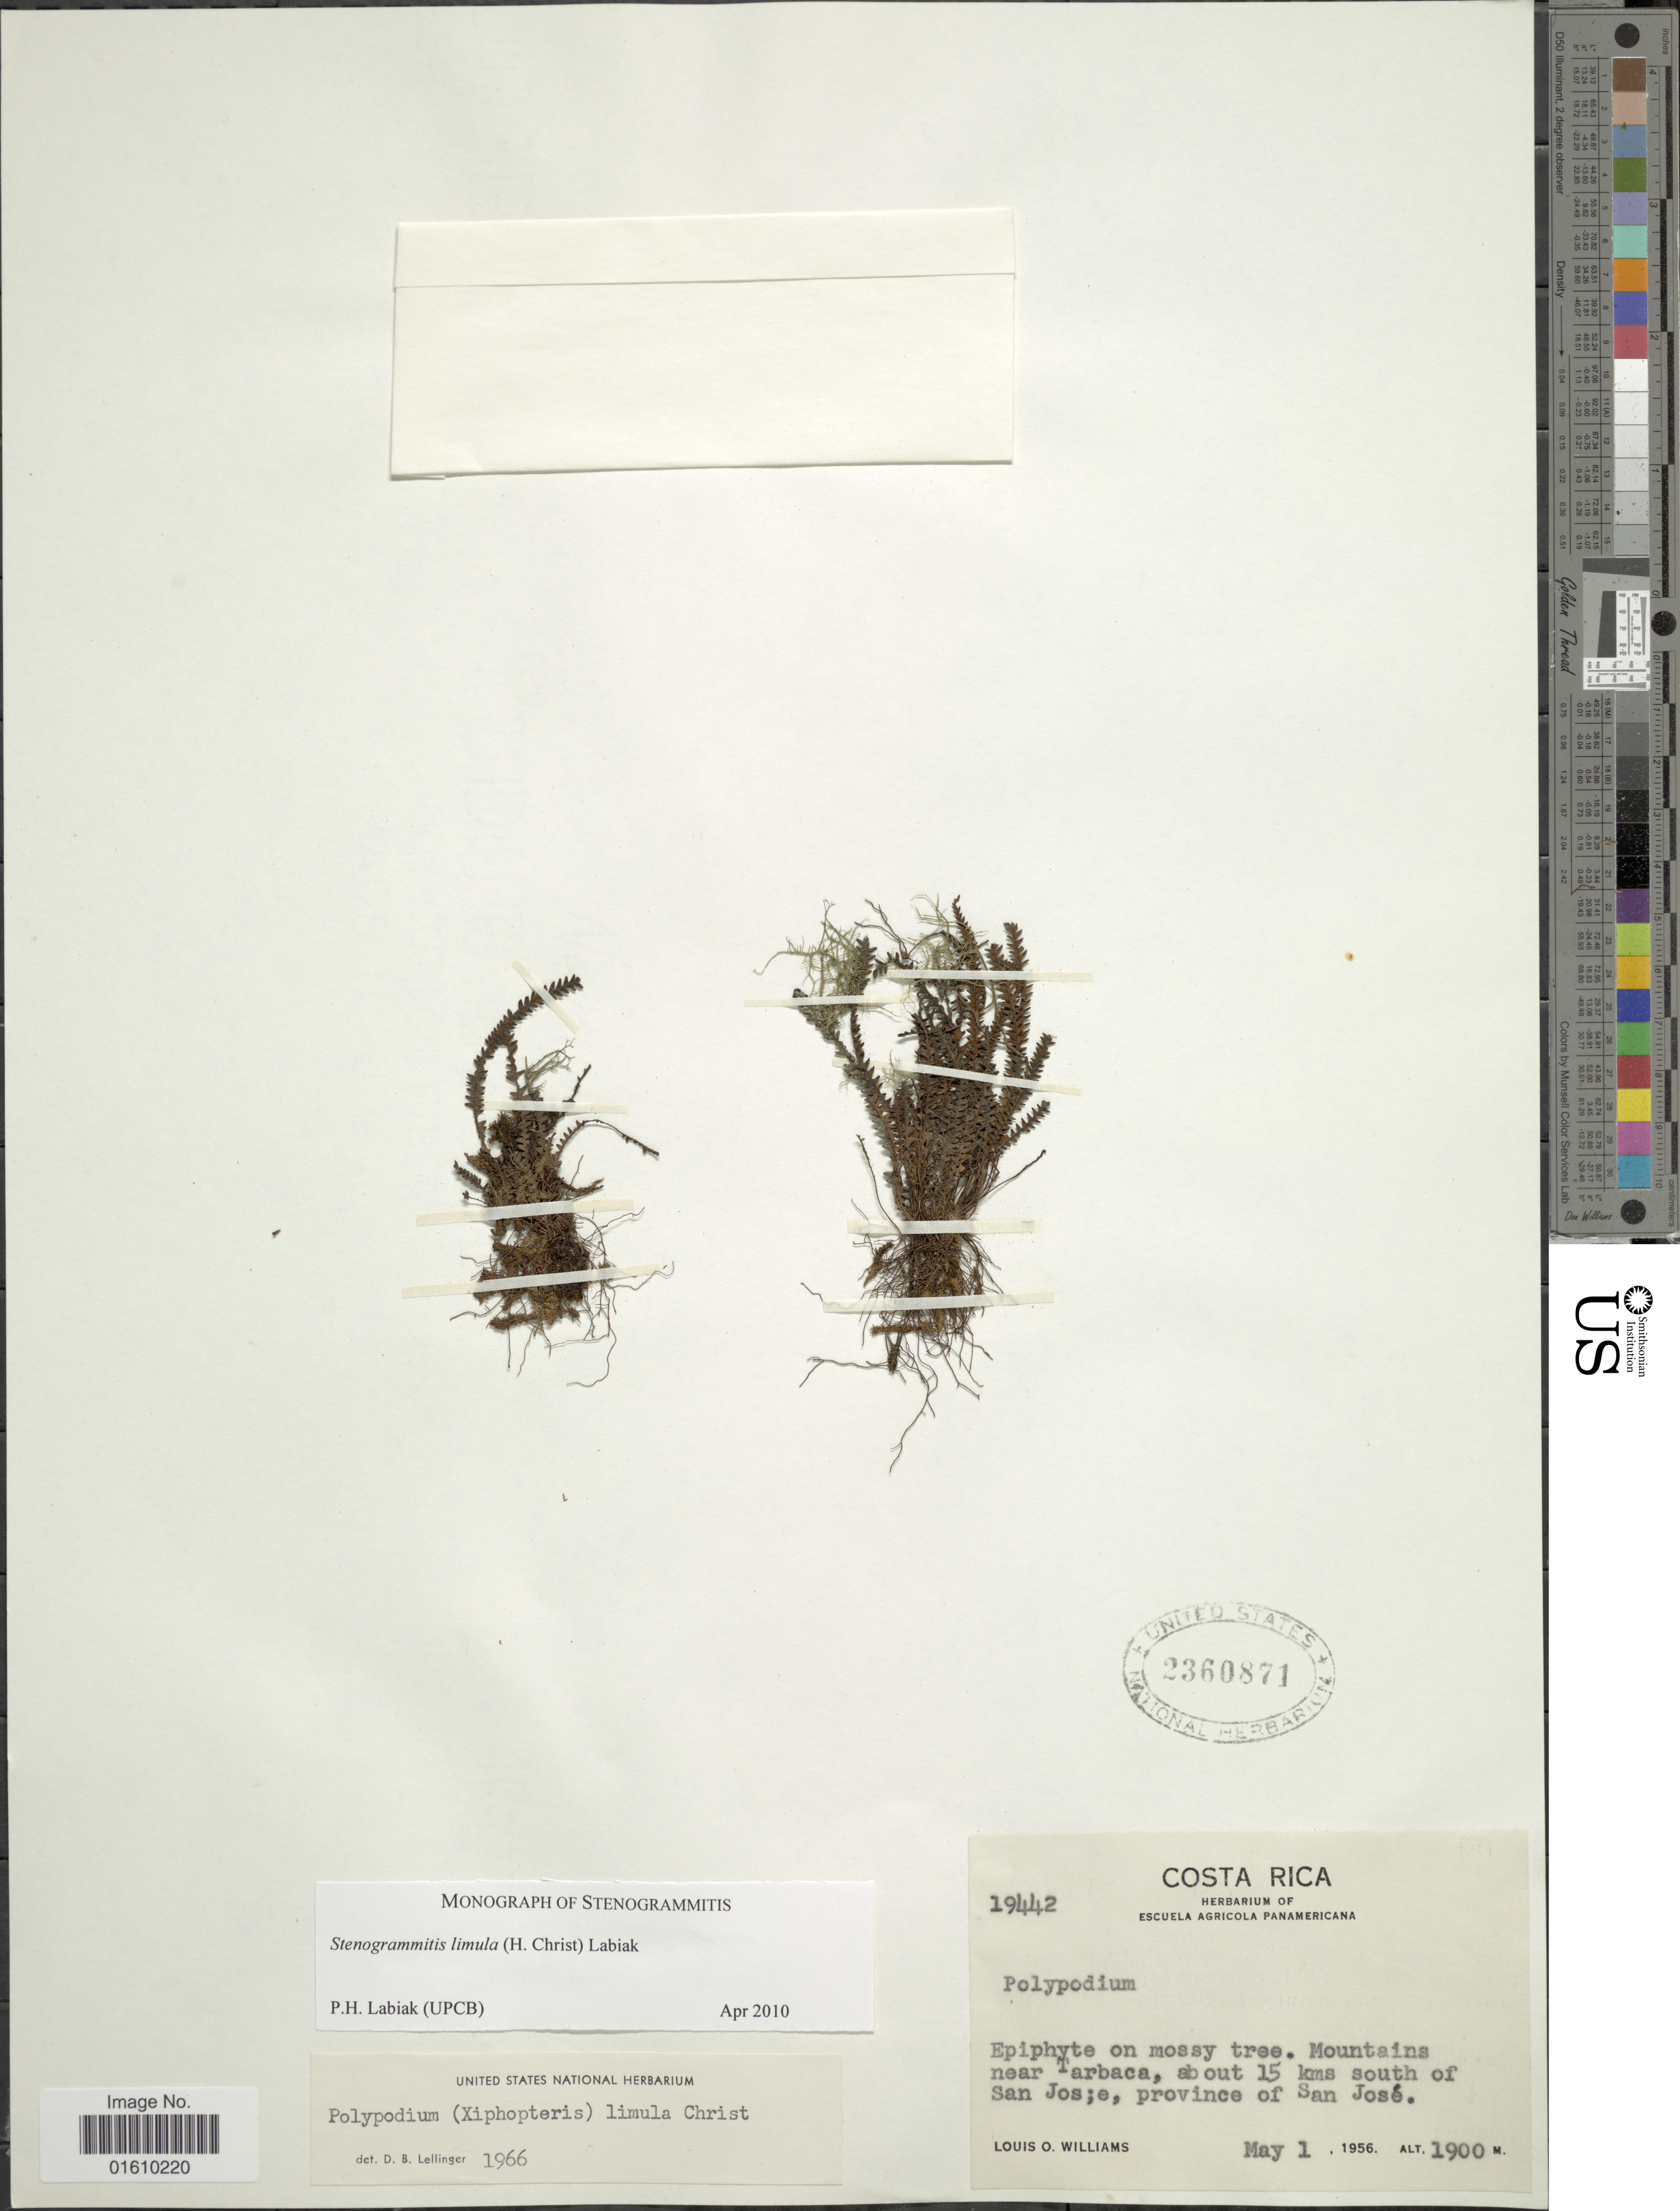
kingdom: Plantae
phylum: Tracheophyta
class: Polypodiopsida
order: Polypodiales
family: Polypodiaceae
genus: Stenogrammitis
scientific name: Stenogrammitis limula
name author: (Christ) Labiak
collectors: L. O. Williams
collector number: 19442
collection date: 1956-05-01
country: Costa Rica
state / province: San José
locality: Mountains near Tarbaca, about 15 kms south of San Jose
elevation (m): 1900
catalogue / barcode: US 2360871